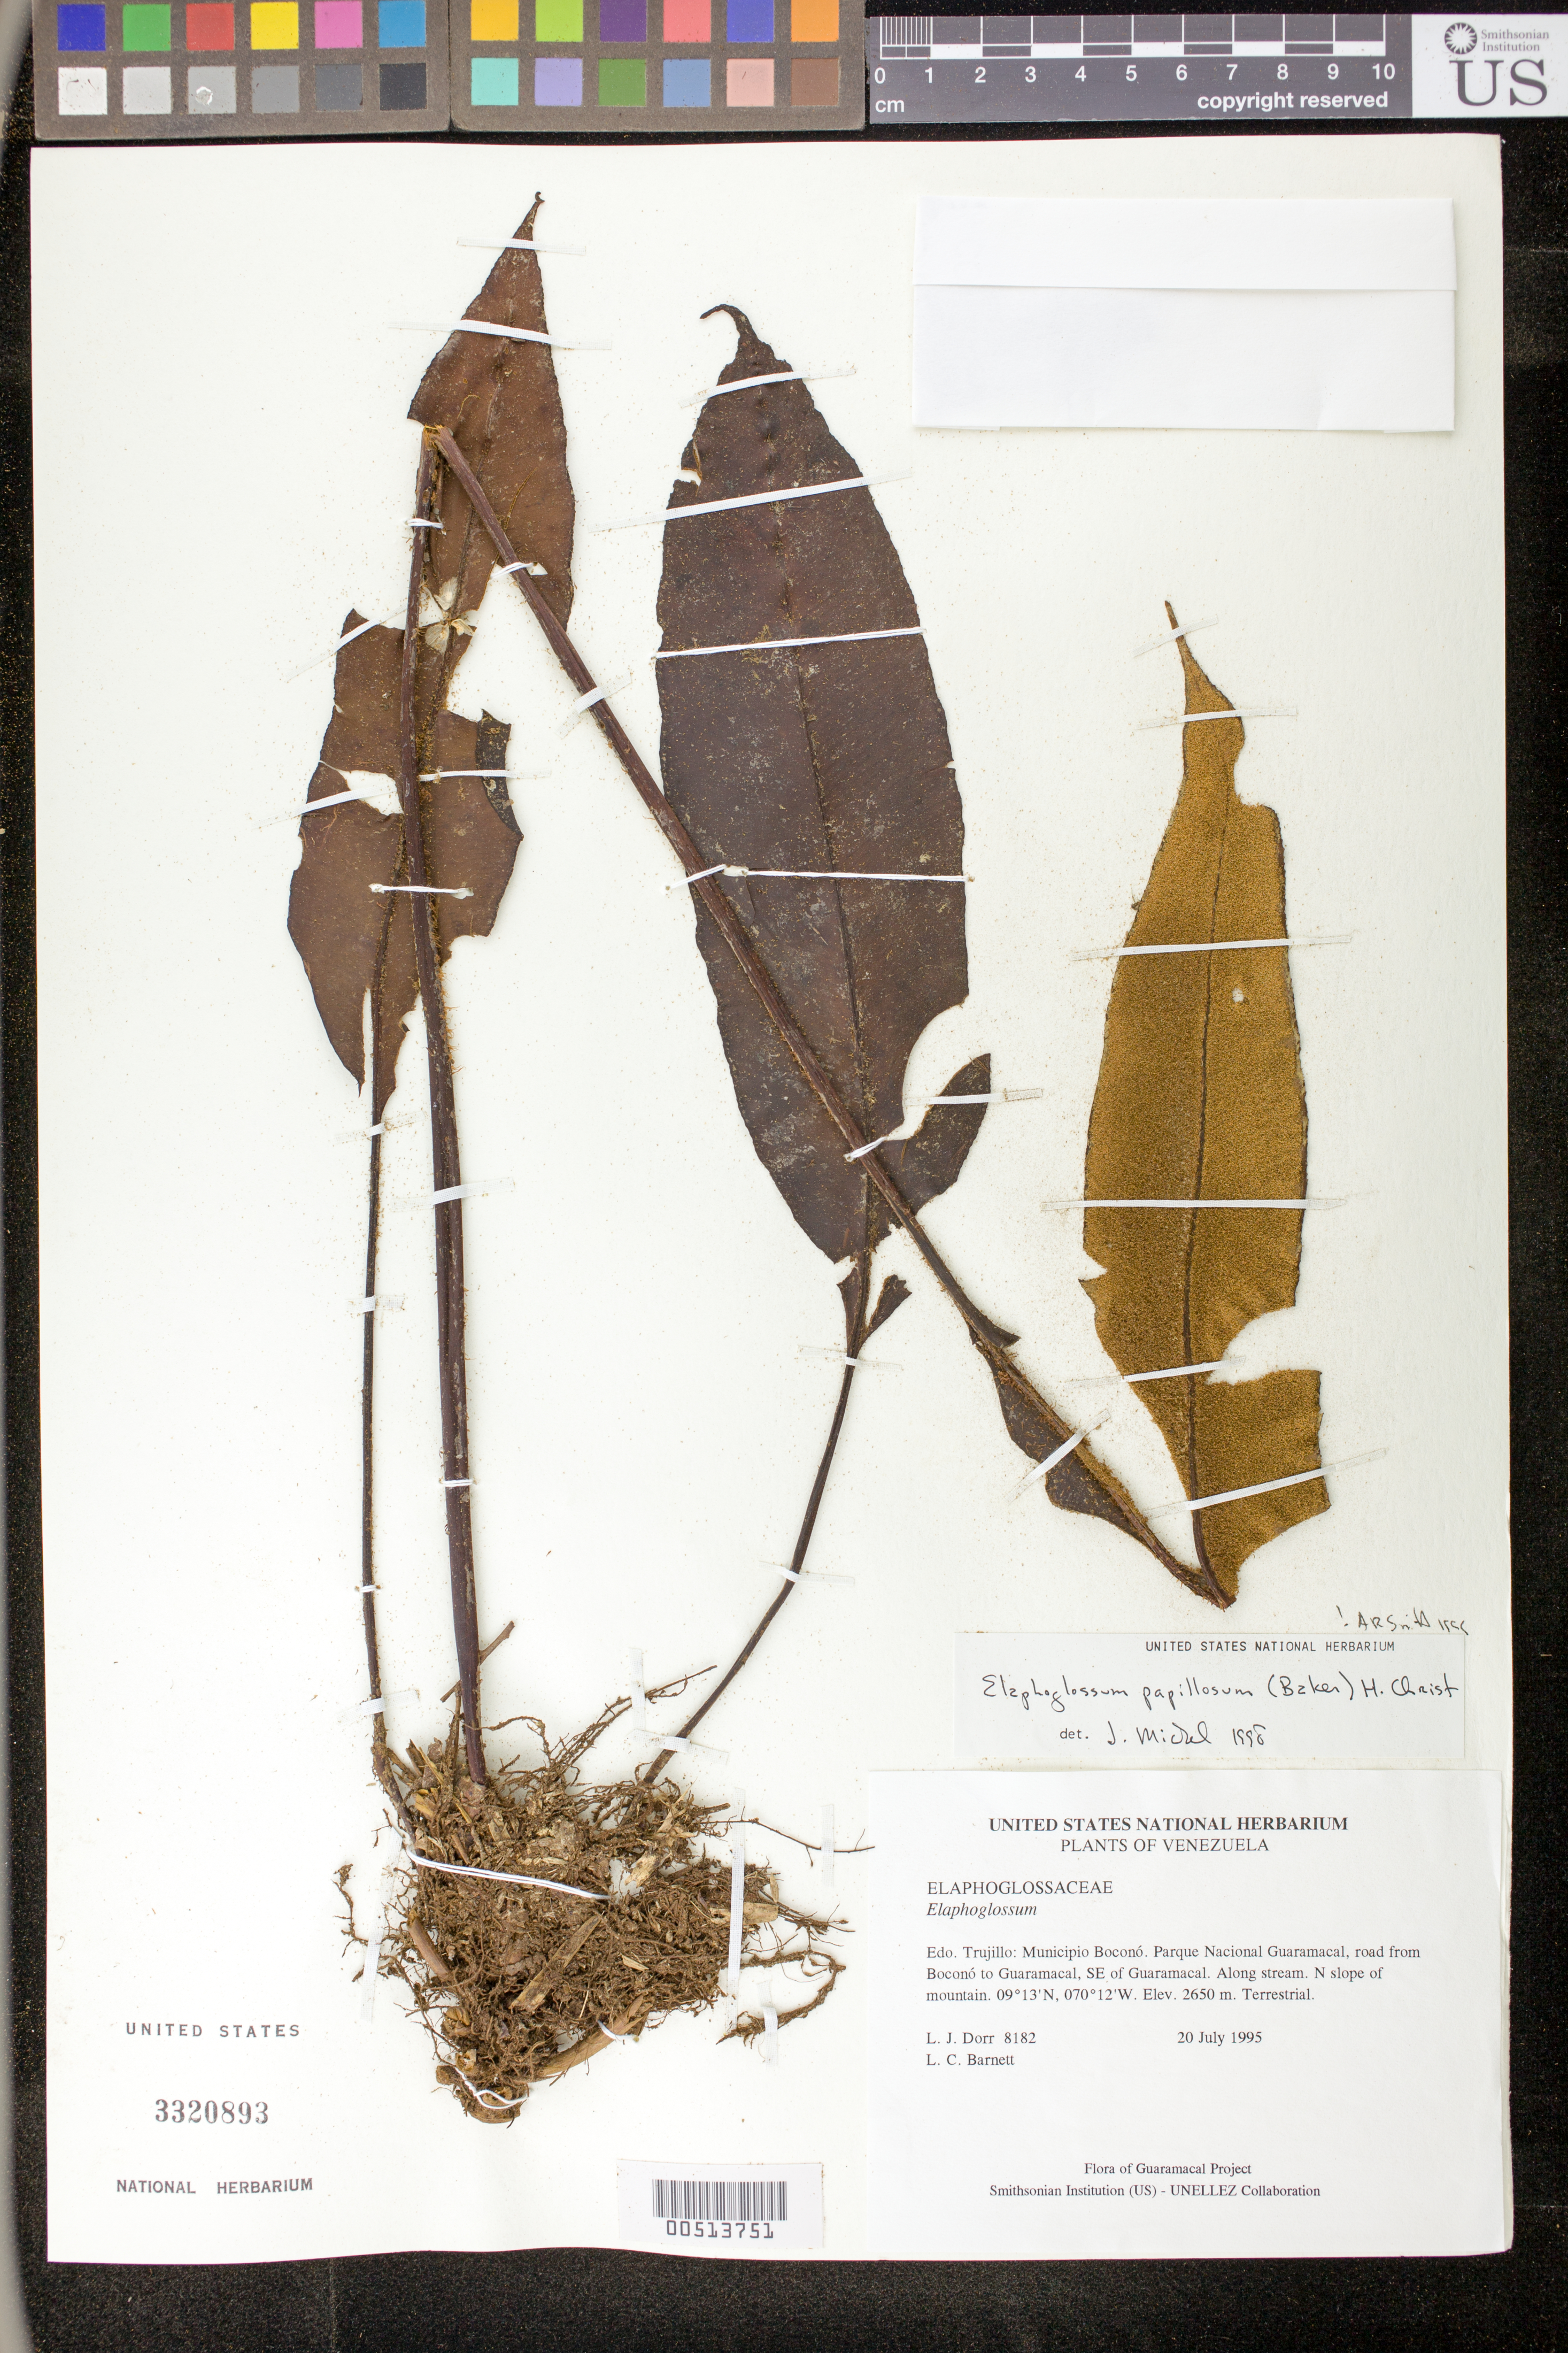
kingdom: Plantae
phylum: Tracheophyta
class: Polypodiopsida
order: Polypodiales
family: Dryopteridaceae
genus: Elaphoglossum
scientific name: Elaphoglossum papillosum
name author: (Baker) Christ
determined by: Mickel, J. T., (NY), New York Botanical Garden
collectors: L. J. Dorr & L. C. Barnett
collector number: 8182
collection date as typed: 20 Jul 1995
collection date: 1995-07-20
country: Venezuela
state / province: Trujillo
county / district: Boconó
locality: Parque Nacional Guaramacal, road from Boconó to Guaramacal, SE of Guaramacal. Along stream. N slope of mountain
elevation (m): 2650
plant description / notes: NY, PORT, UC, US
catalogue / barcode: US 3320893